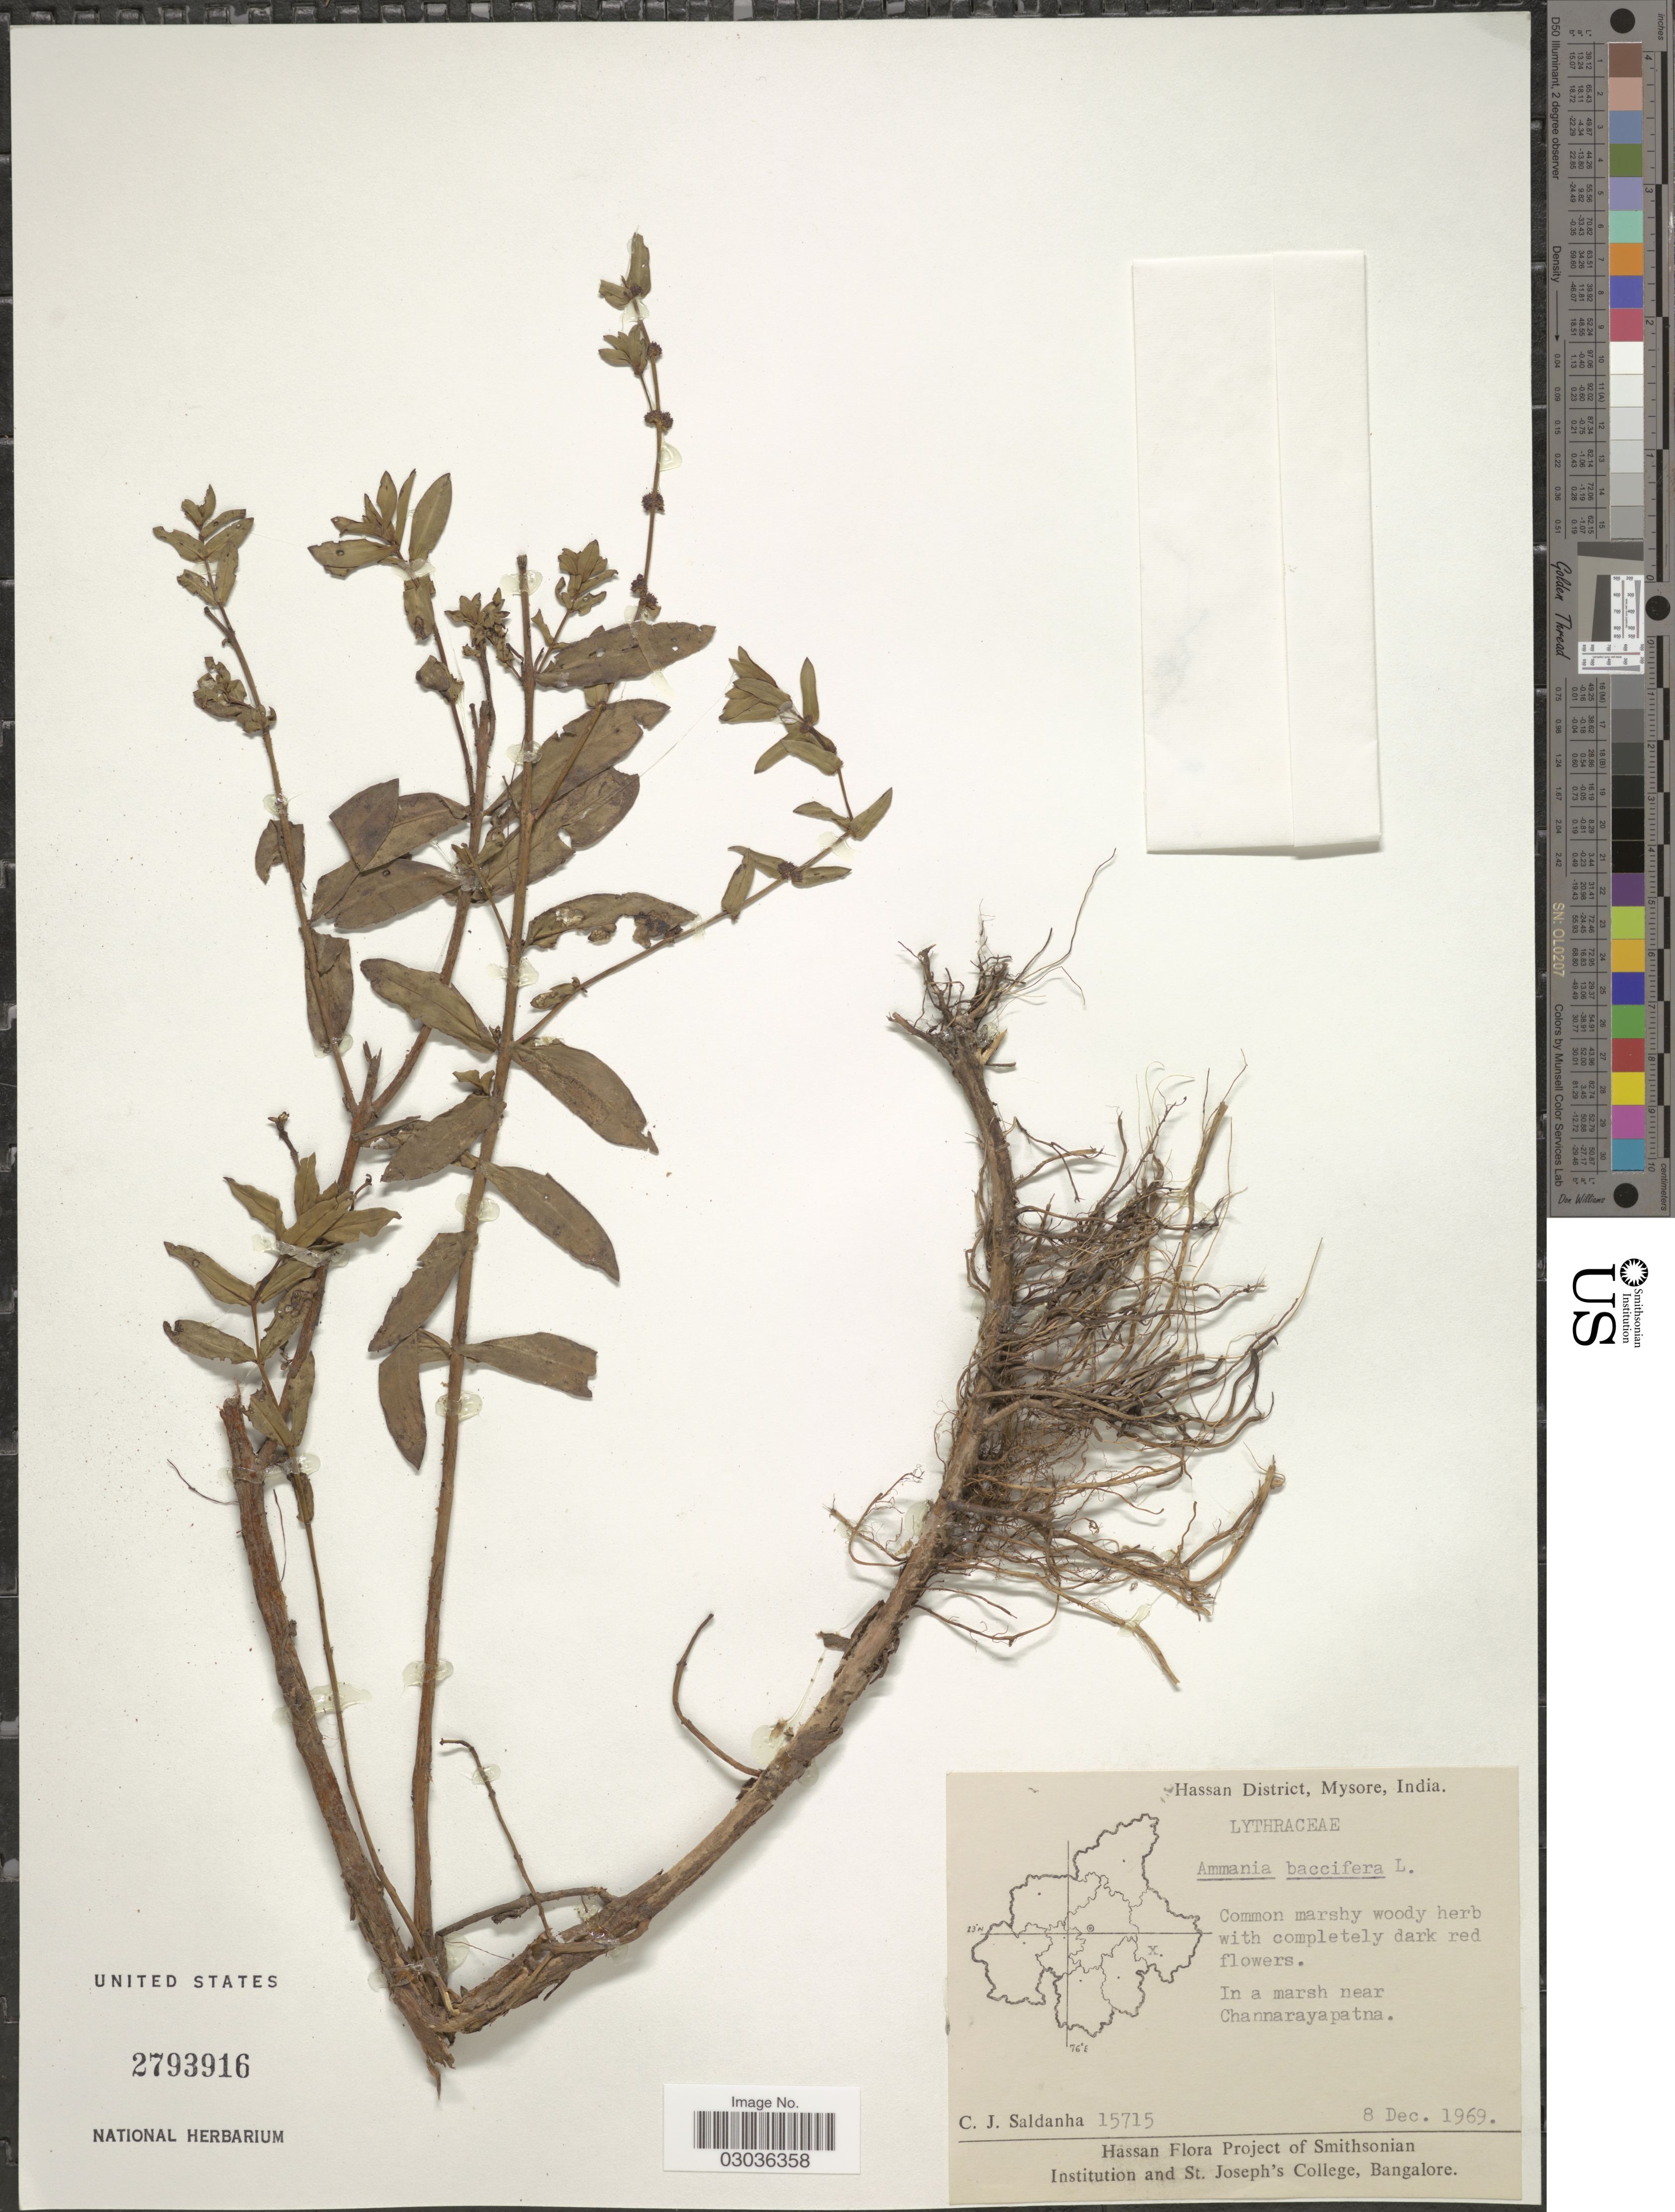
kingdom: Plantae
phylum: Tracheophyta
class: Magnoliopsida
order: Myrtales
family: Lythraceae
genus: Ammannia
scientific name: Ammannia baccifera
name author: L.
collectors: C. J. Saldanha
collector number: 15715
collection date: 1969-12-08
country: India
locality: Hassan District, Mysore. In a marsh near Channarayapatna.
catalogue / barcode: US 2793916